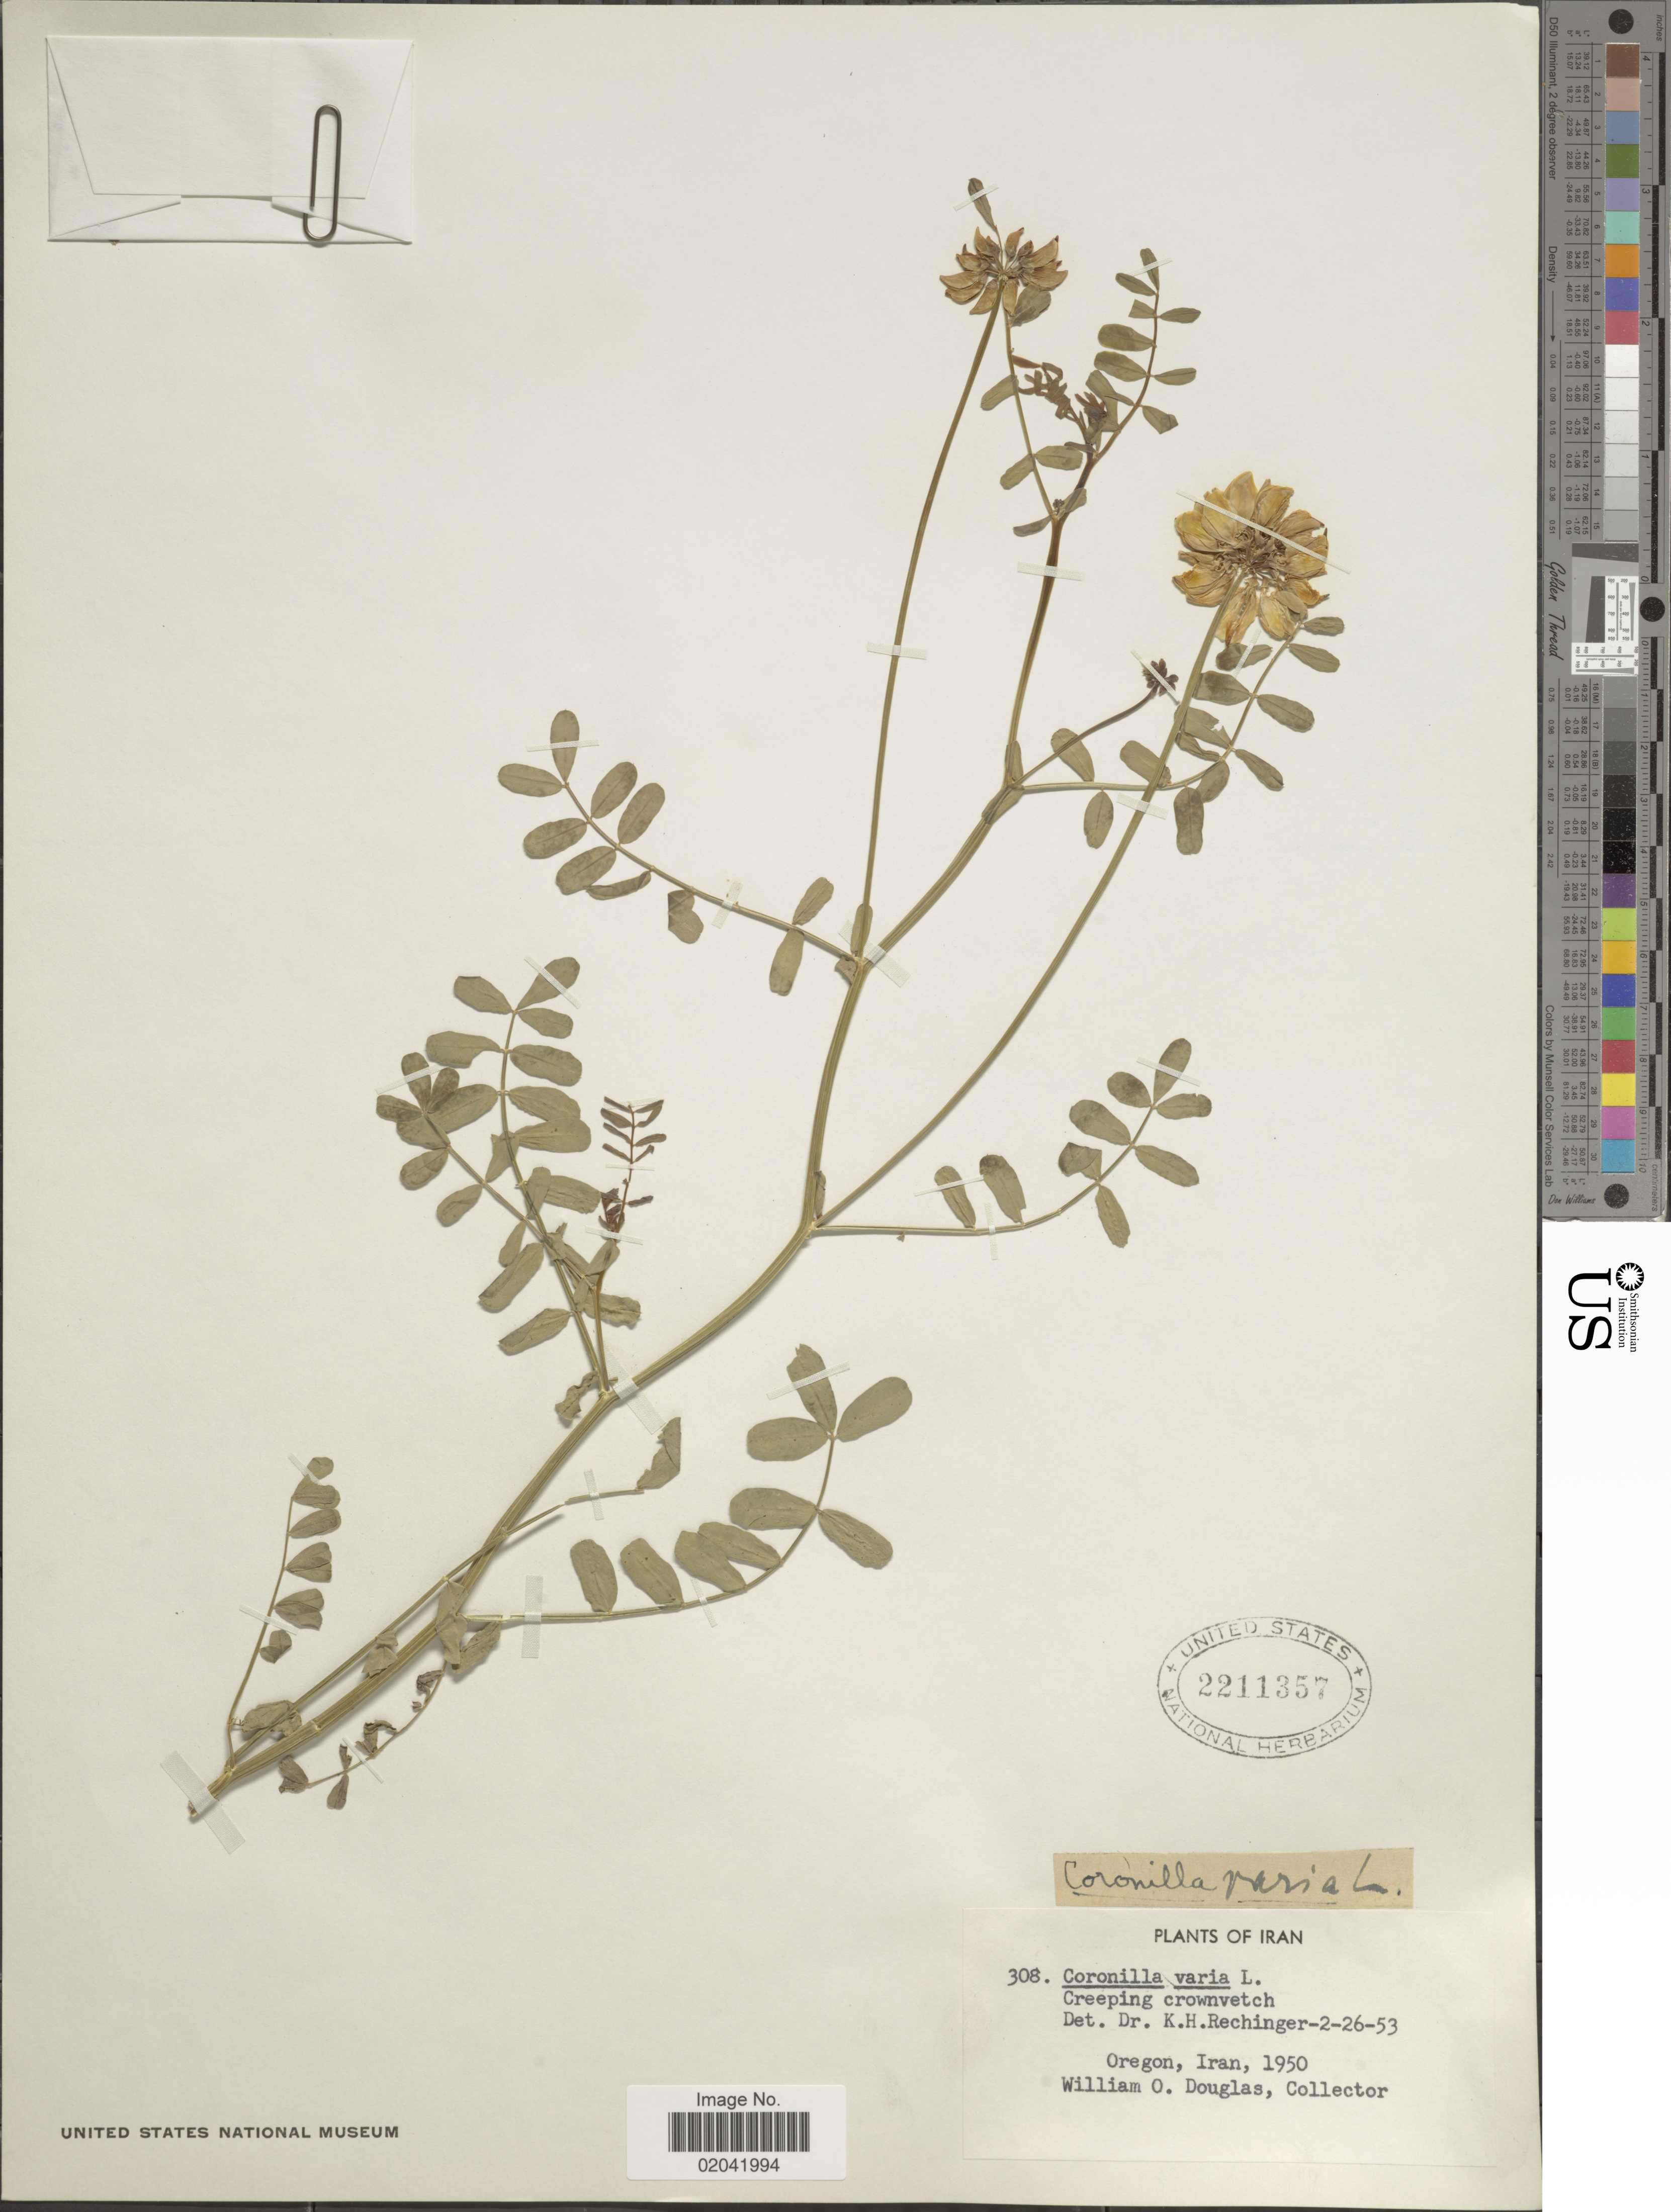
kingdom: Plantae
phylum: Tracheophyta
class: Magnoliopsida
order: Fabales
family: Fabaceae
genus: Coronilla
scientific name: Coronilla varia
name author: L.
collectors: W. Douglas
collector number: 308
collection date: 1950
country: Iran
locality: Oregon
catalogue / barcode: US 2211357